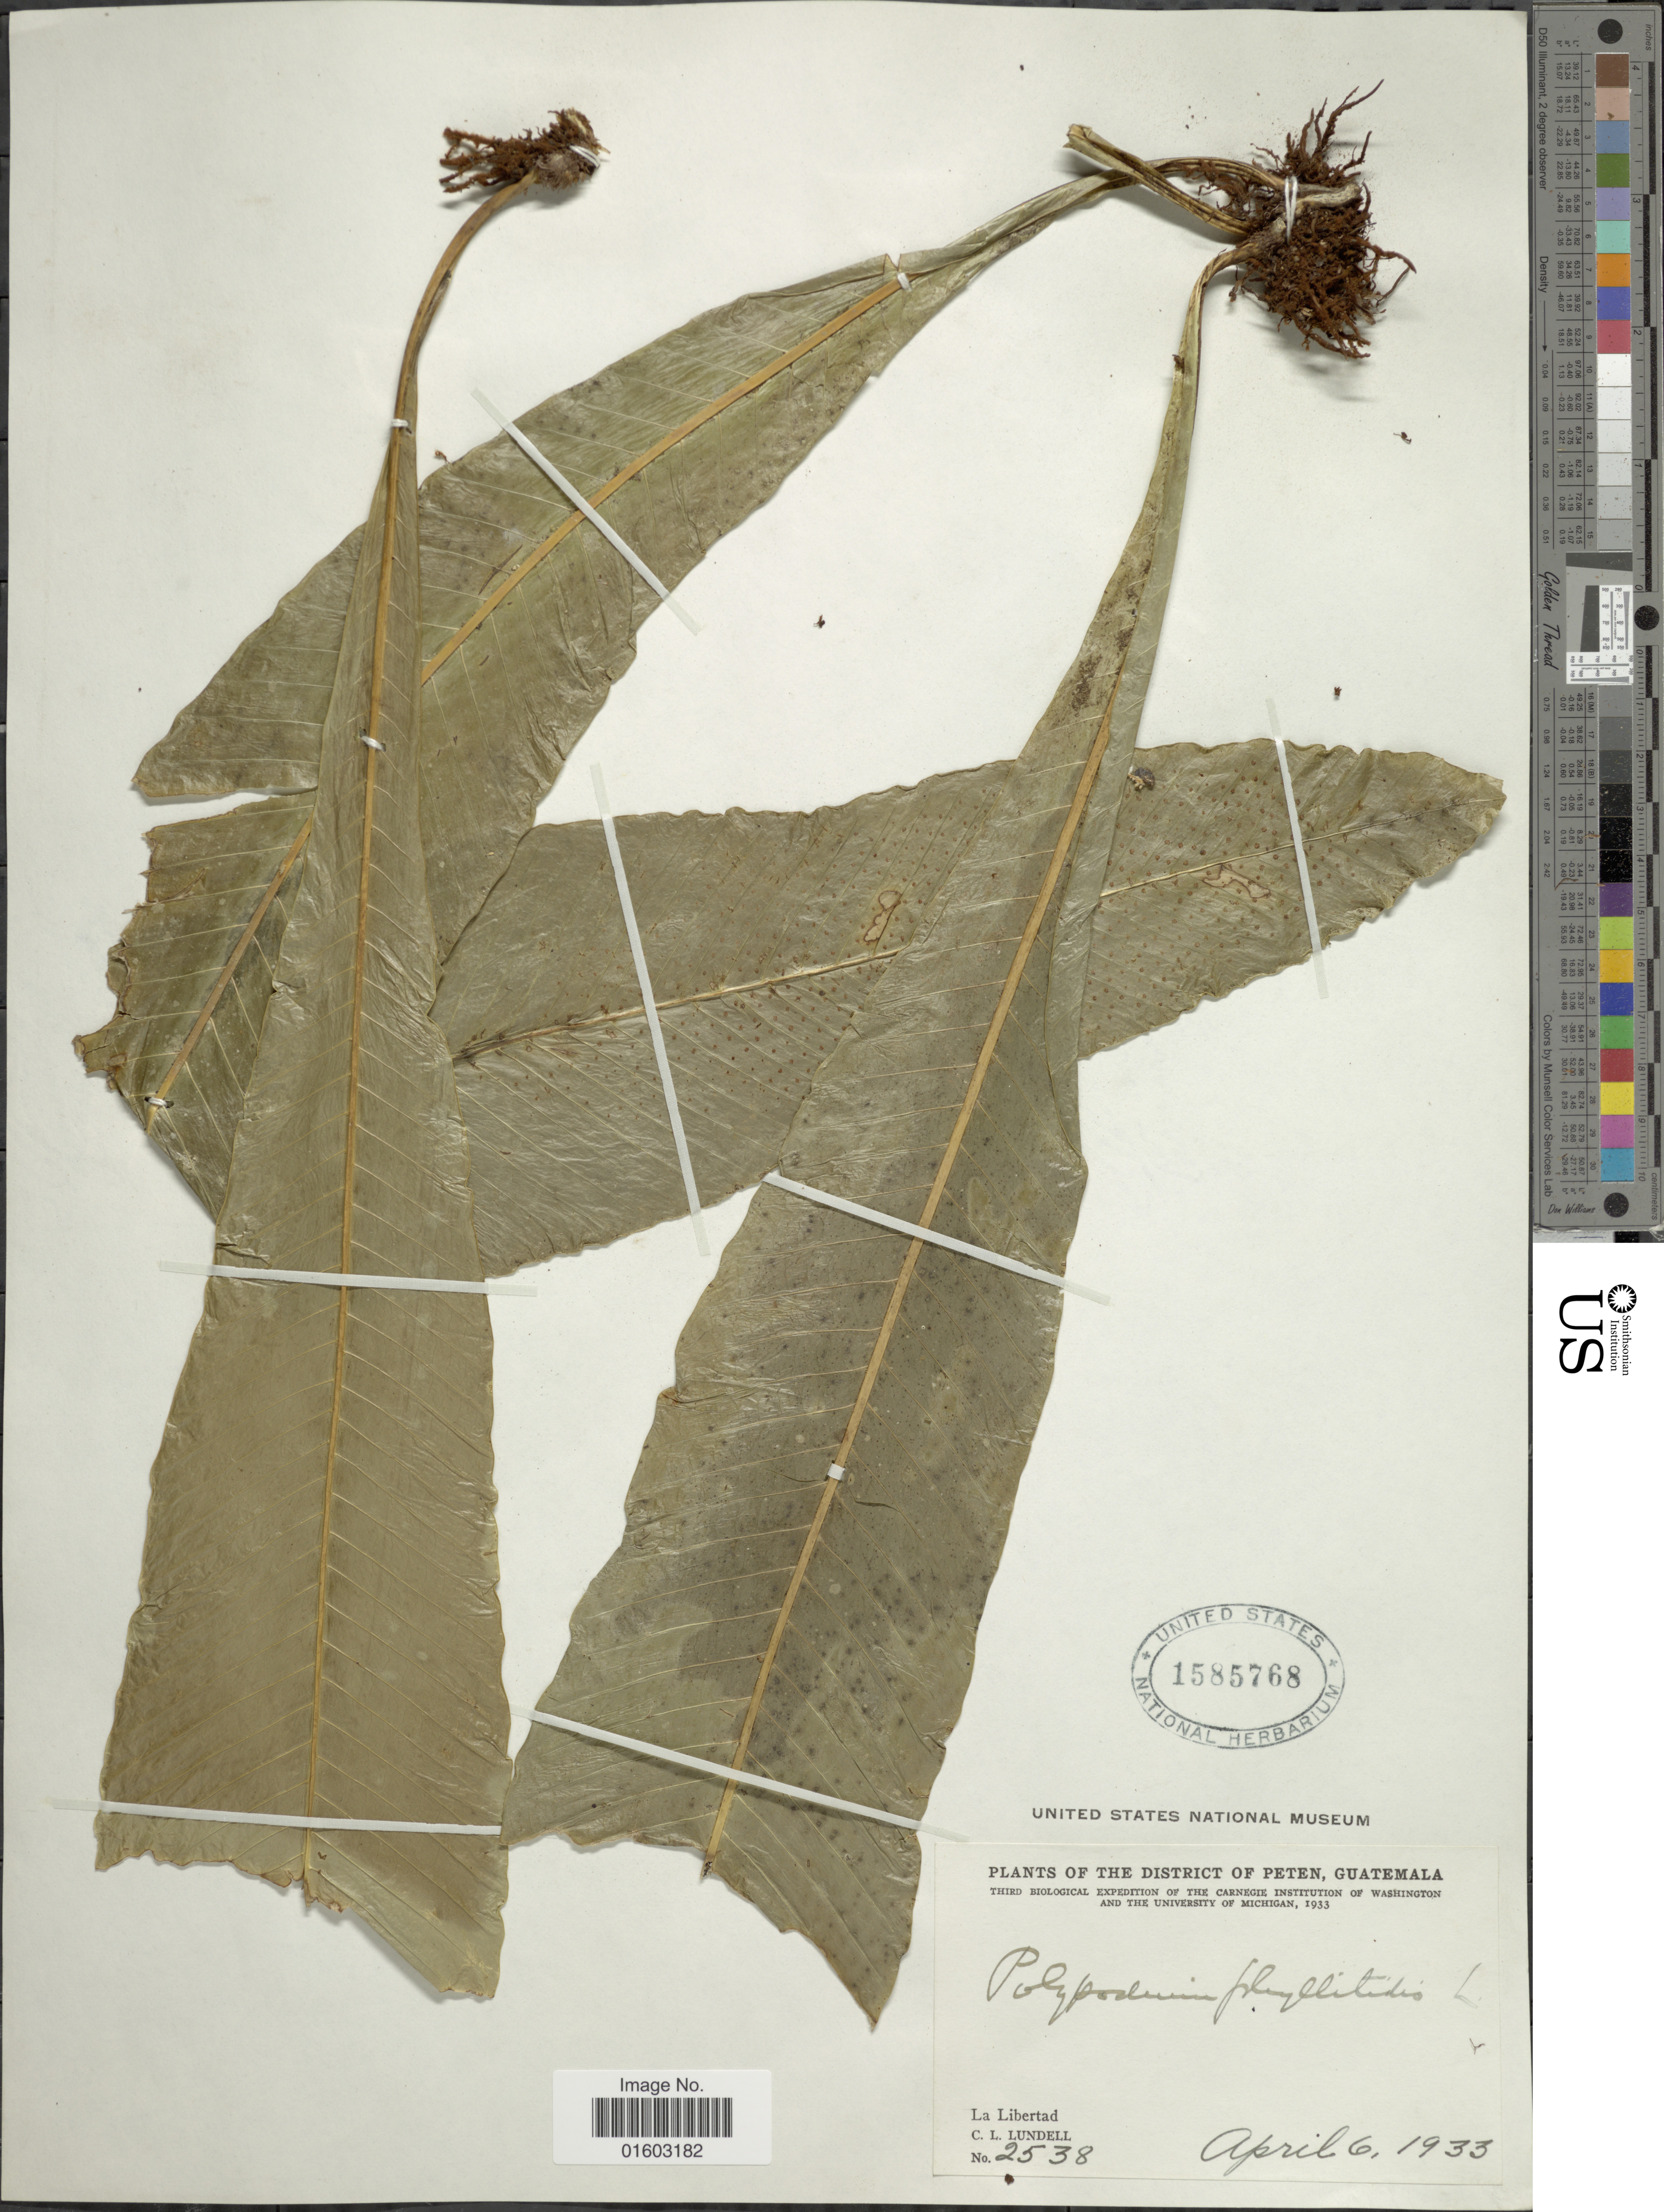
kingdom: Plantae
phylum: Tracheophyta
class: Polypodiopsida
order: Polypodiales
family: Polypodiaceae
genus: Campyloneurum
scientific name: Campyloneurum phyllitidis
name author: (L.) C. Presl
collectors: C. L. Lundell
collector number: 2538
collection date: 1933-04-06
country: Guatemala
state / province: El Petén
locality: The District of Peten, Guatemala. La Libertad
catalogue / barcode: US 1585768